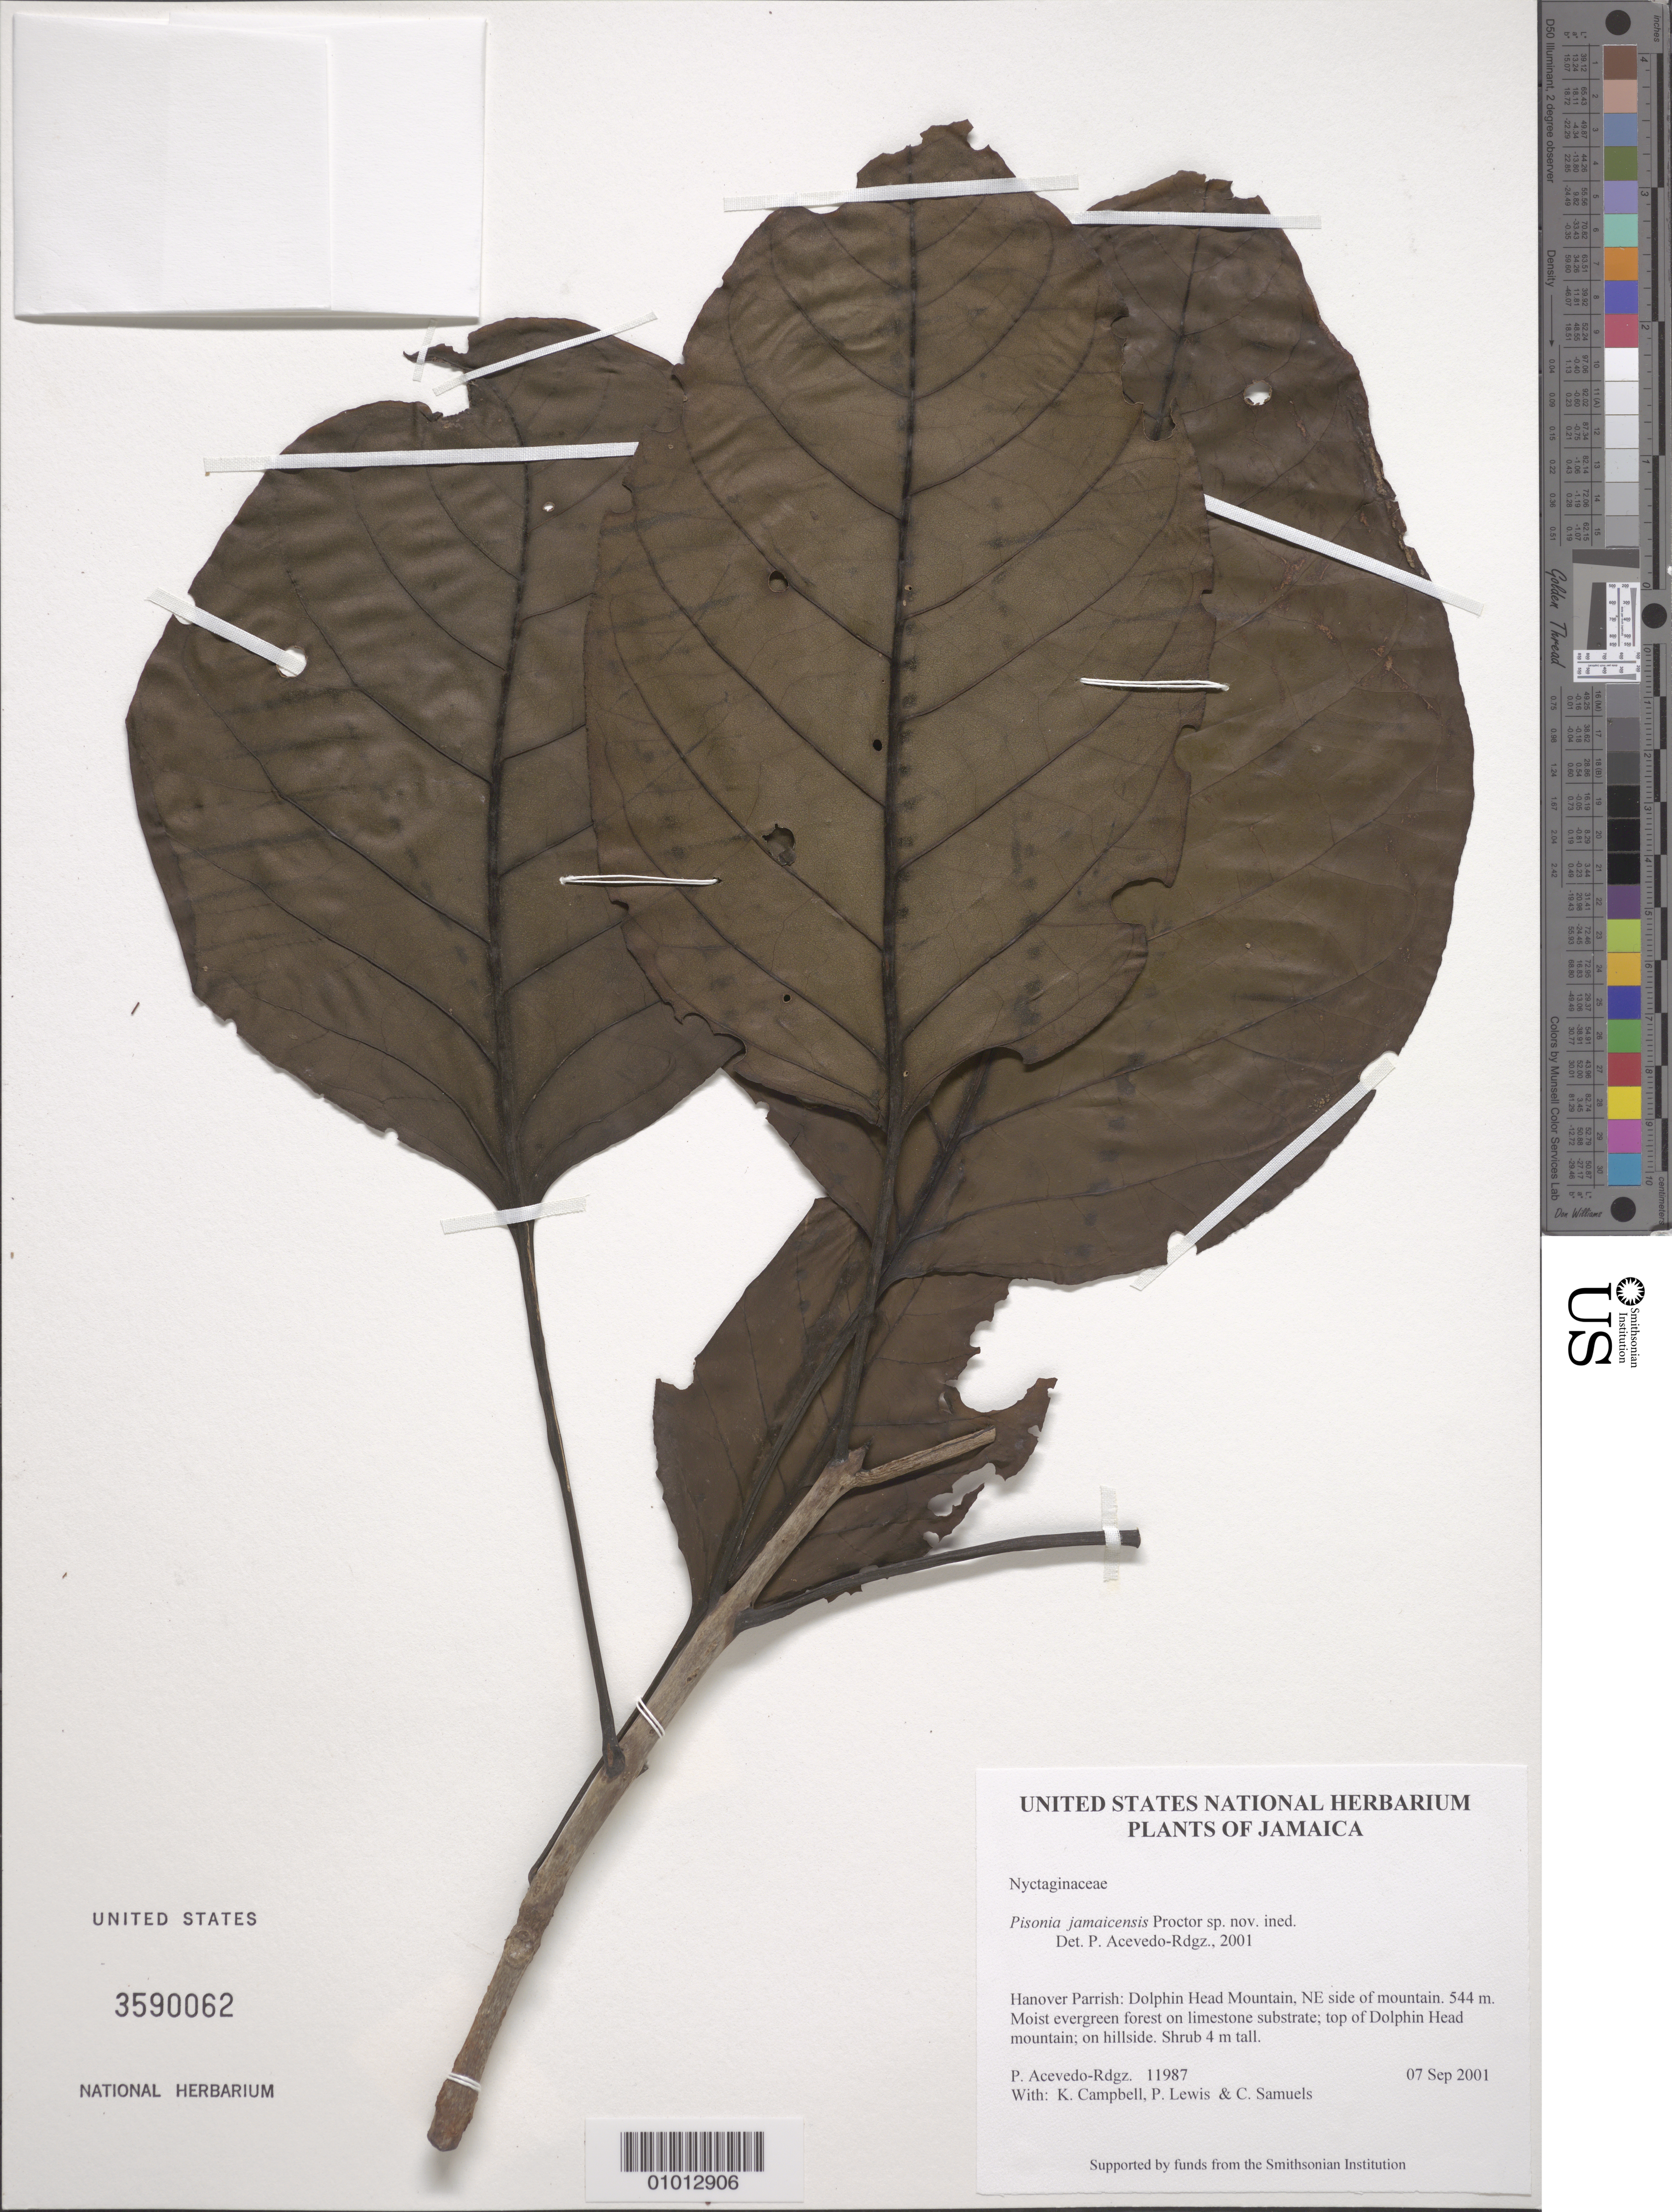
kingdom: Plantae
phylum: Tracheophyta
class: Magnoliopsida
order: Caryophyllales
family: Nyctaginaceae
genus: Pisonia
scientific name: Pisonia jamaicensis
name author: Proctor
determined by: Acevedo-Rodríguez, P., (BOT), Smithsonian Institution - National Museum of Natural History (UNITED STATES)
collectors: P. Acevedo-Rodr., K. Campbell, P. Lewis & C. Samuels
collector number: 11987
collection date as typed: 07 Sep 2001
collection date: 2001-09-07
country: Jamaica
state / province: Hanover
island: Jamaica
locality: Hanover Parrish: Dolphin Head Mountain, NE side of mountain.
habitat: Moist evergreen forest on limestone substrate; top of Dolphin Head mountain; on hillside.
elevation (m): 544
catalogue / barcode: US 3590062